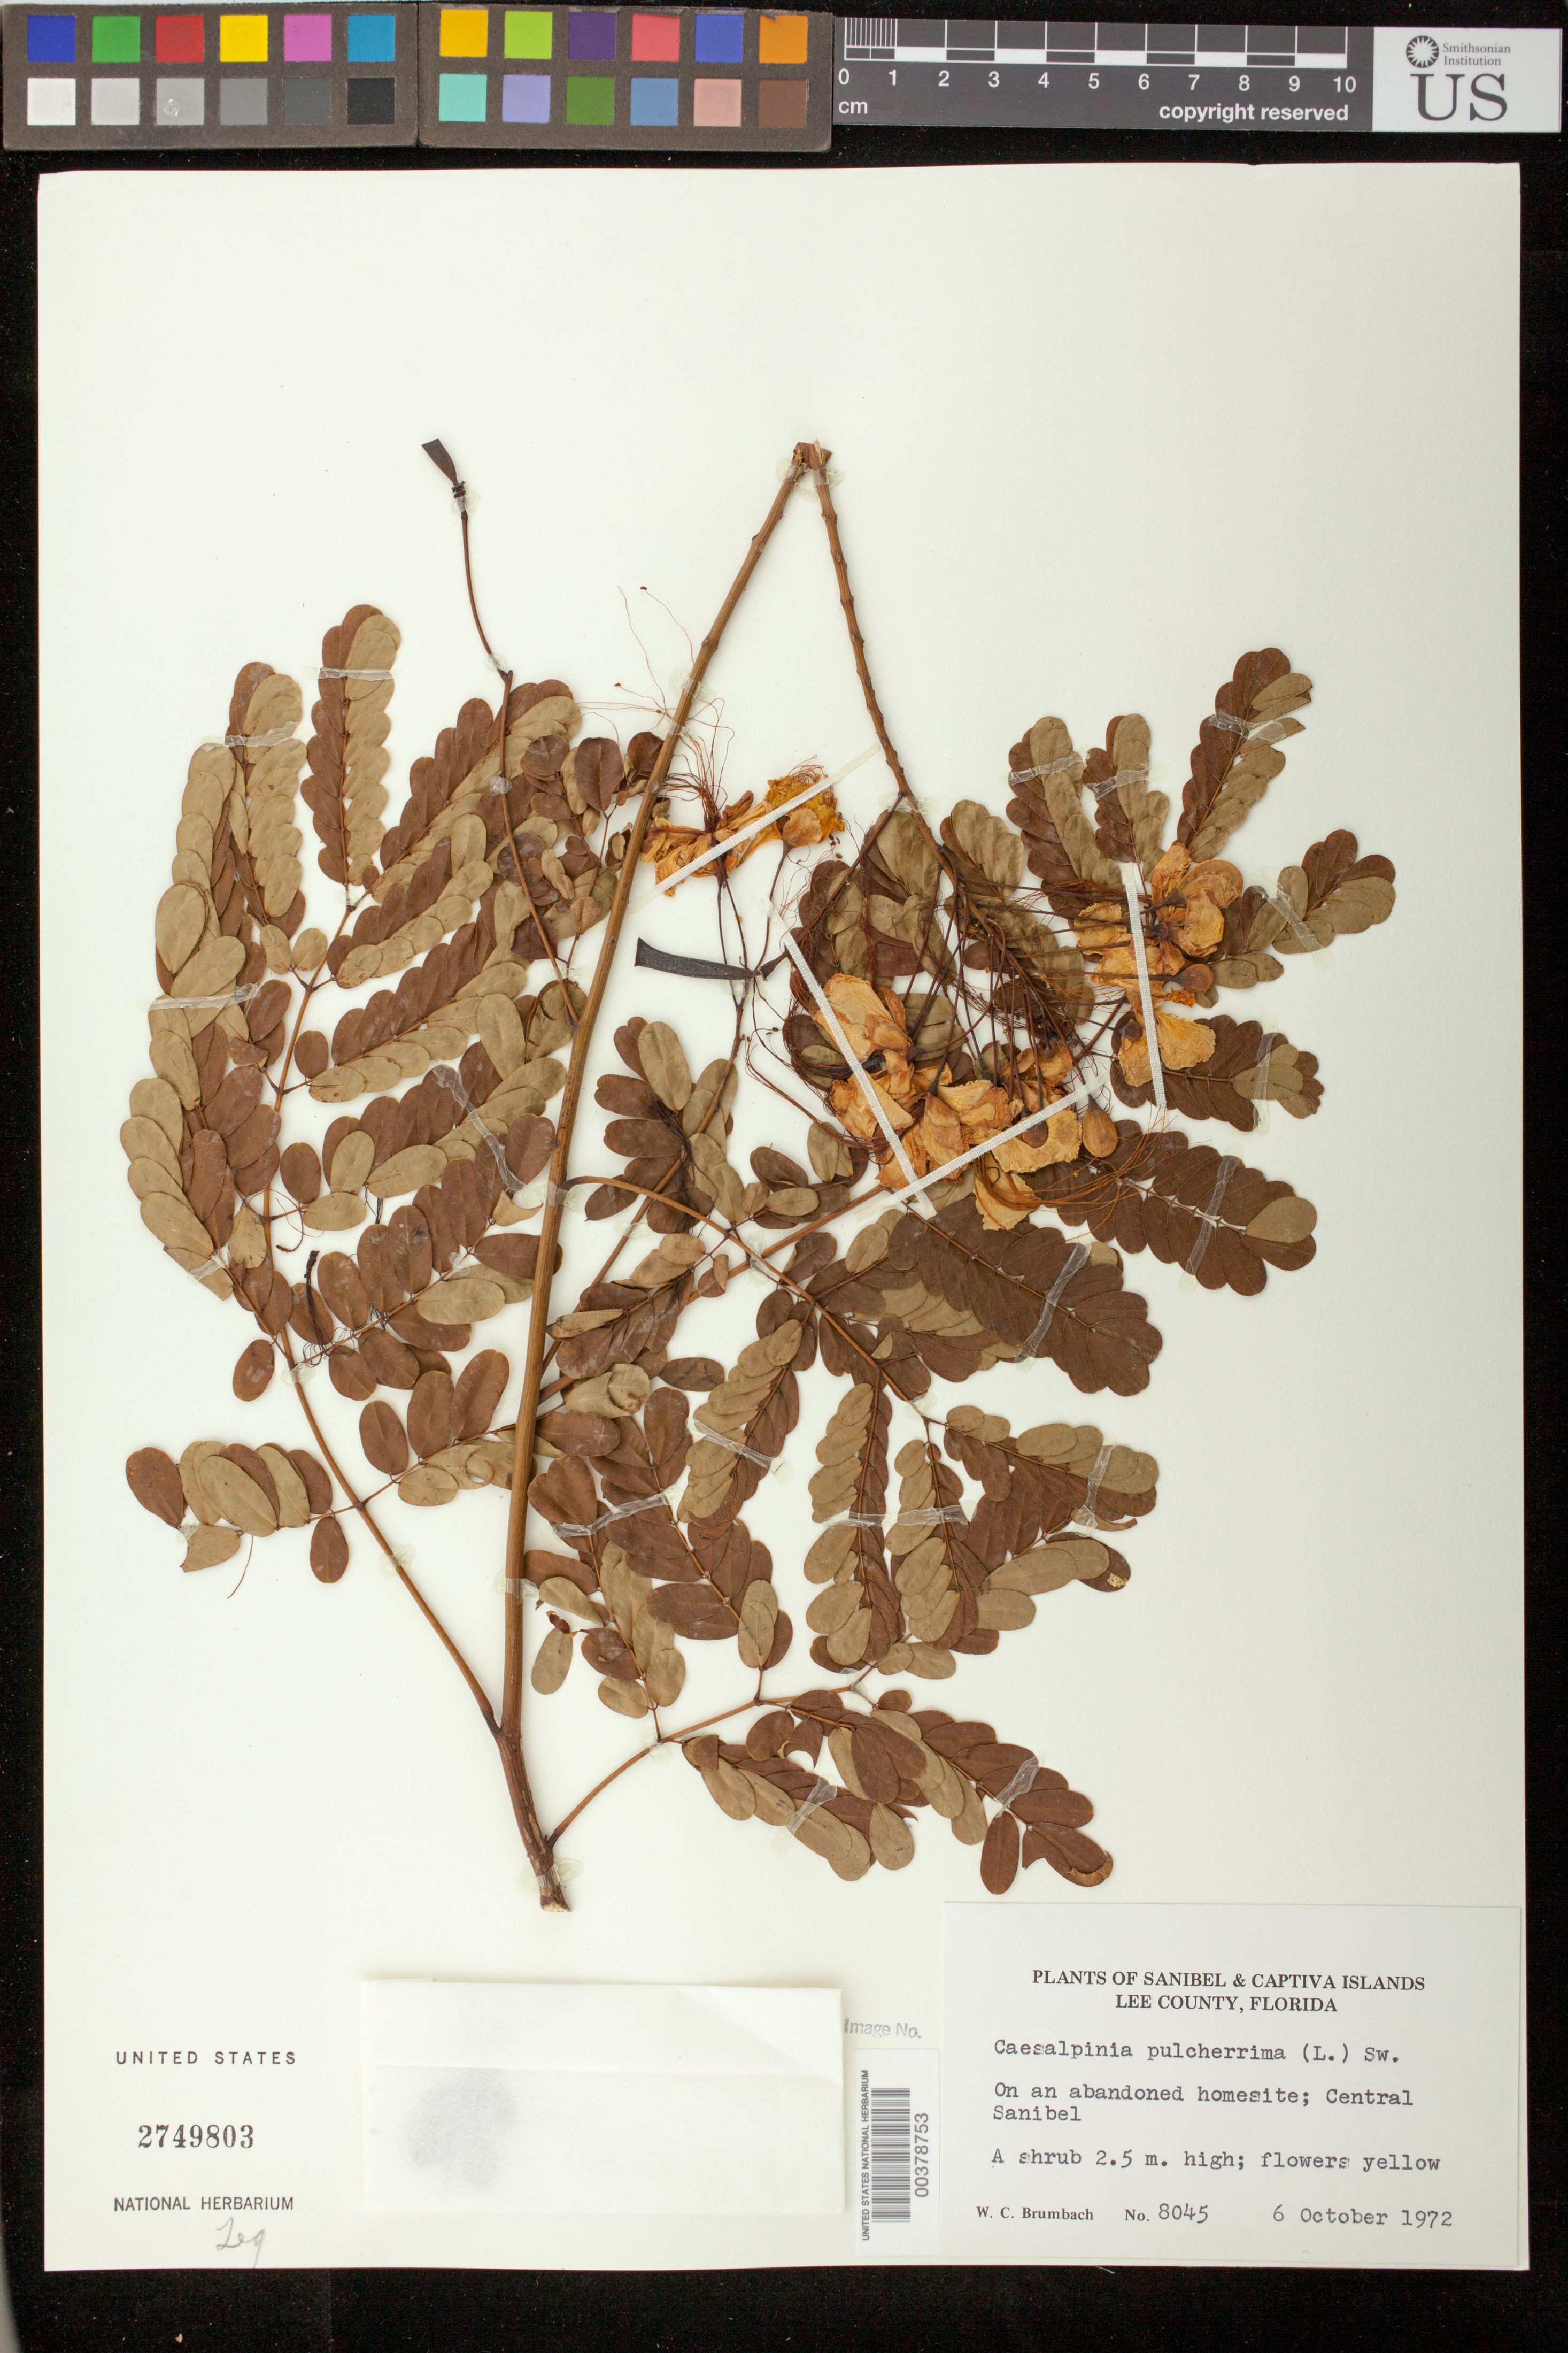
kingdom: Plantae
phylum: Tracheophyta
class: Magnoliopsida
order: Fabales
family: Fabaceae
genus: Caesalpinia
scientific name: Caesalpinia pulcherrima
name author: (L.) Sw.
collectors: W. C. Brumbach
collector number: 8045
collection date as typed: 06 Oct 1972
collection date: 1972-10-06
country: United States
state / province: Florida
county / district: Lee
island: Sanibel Island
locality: On an abandoned homesite; Central Sanibel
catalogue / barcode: US 2749803